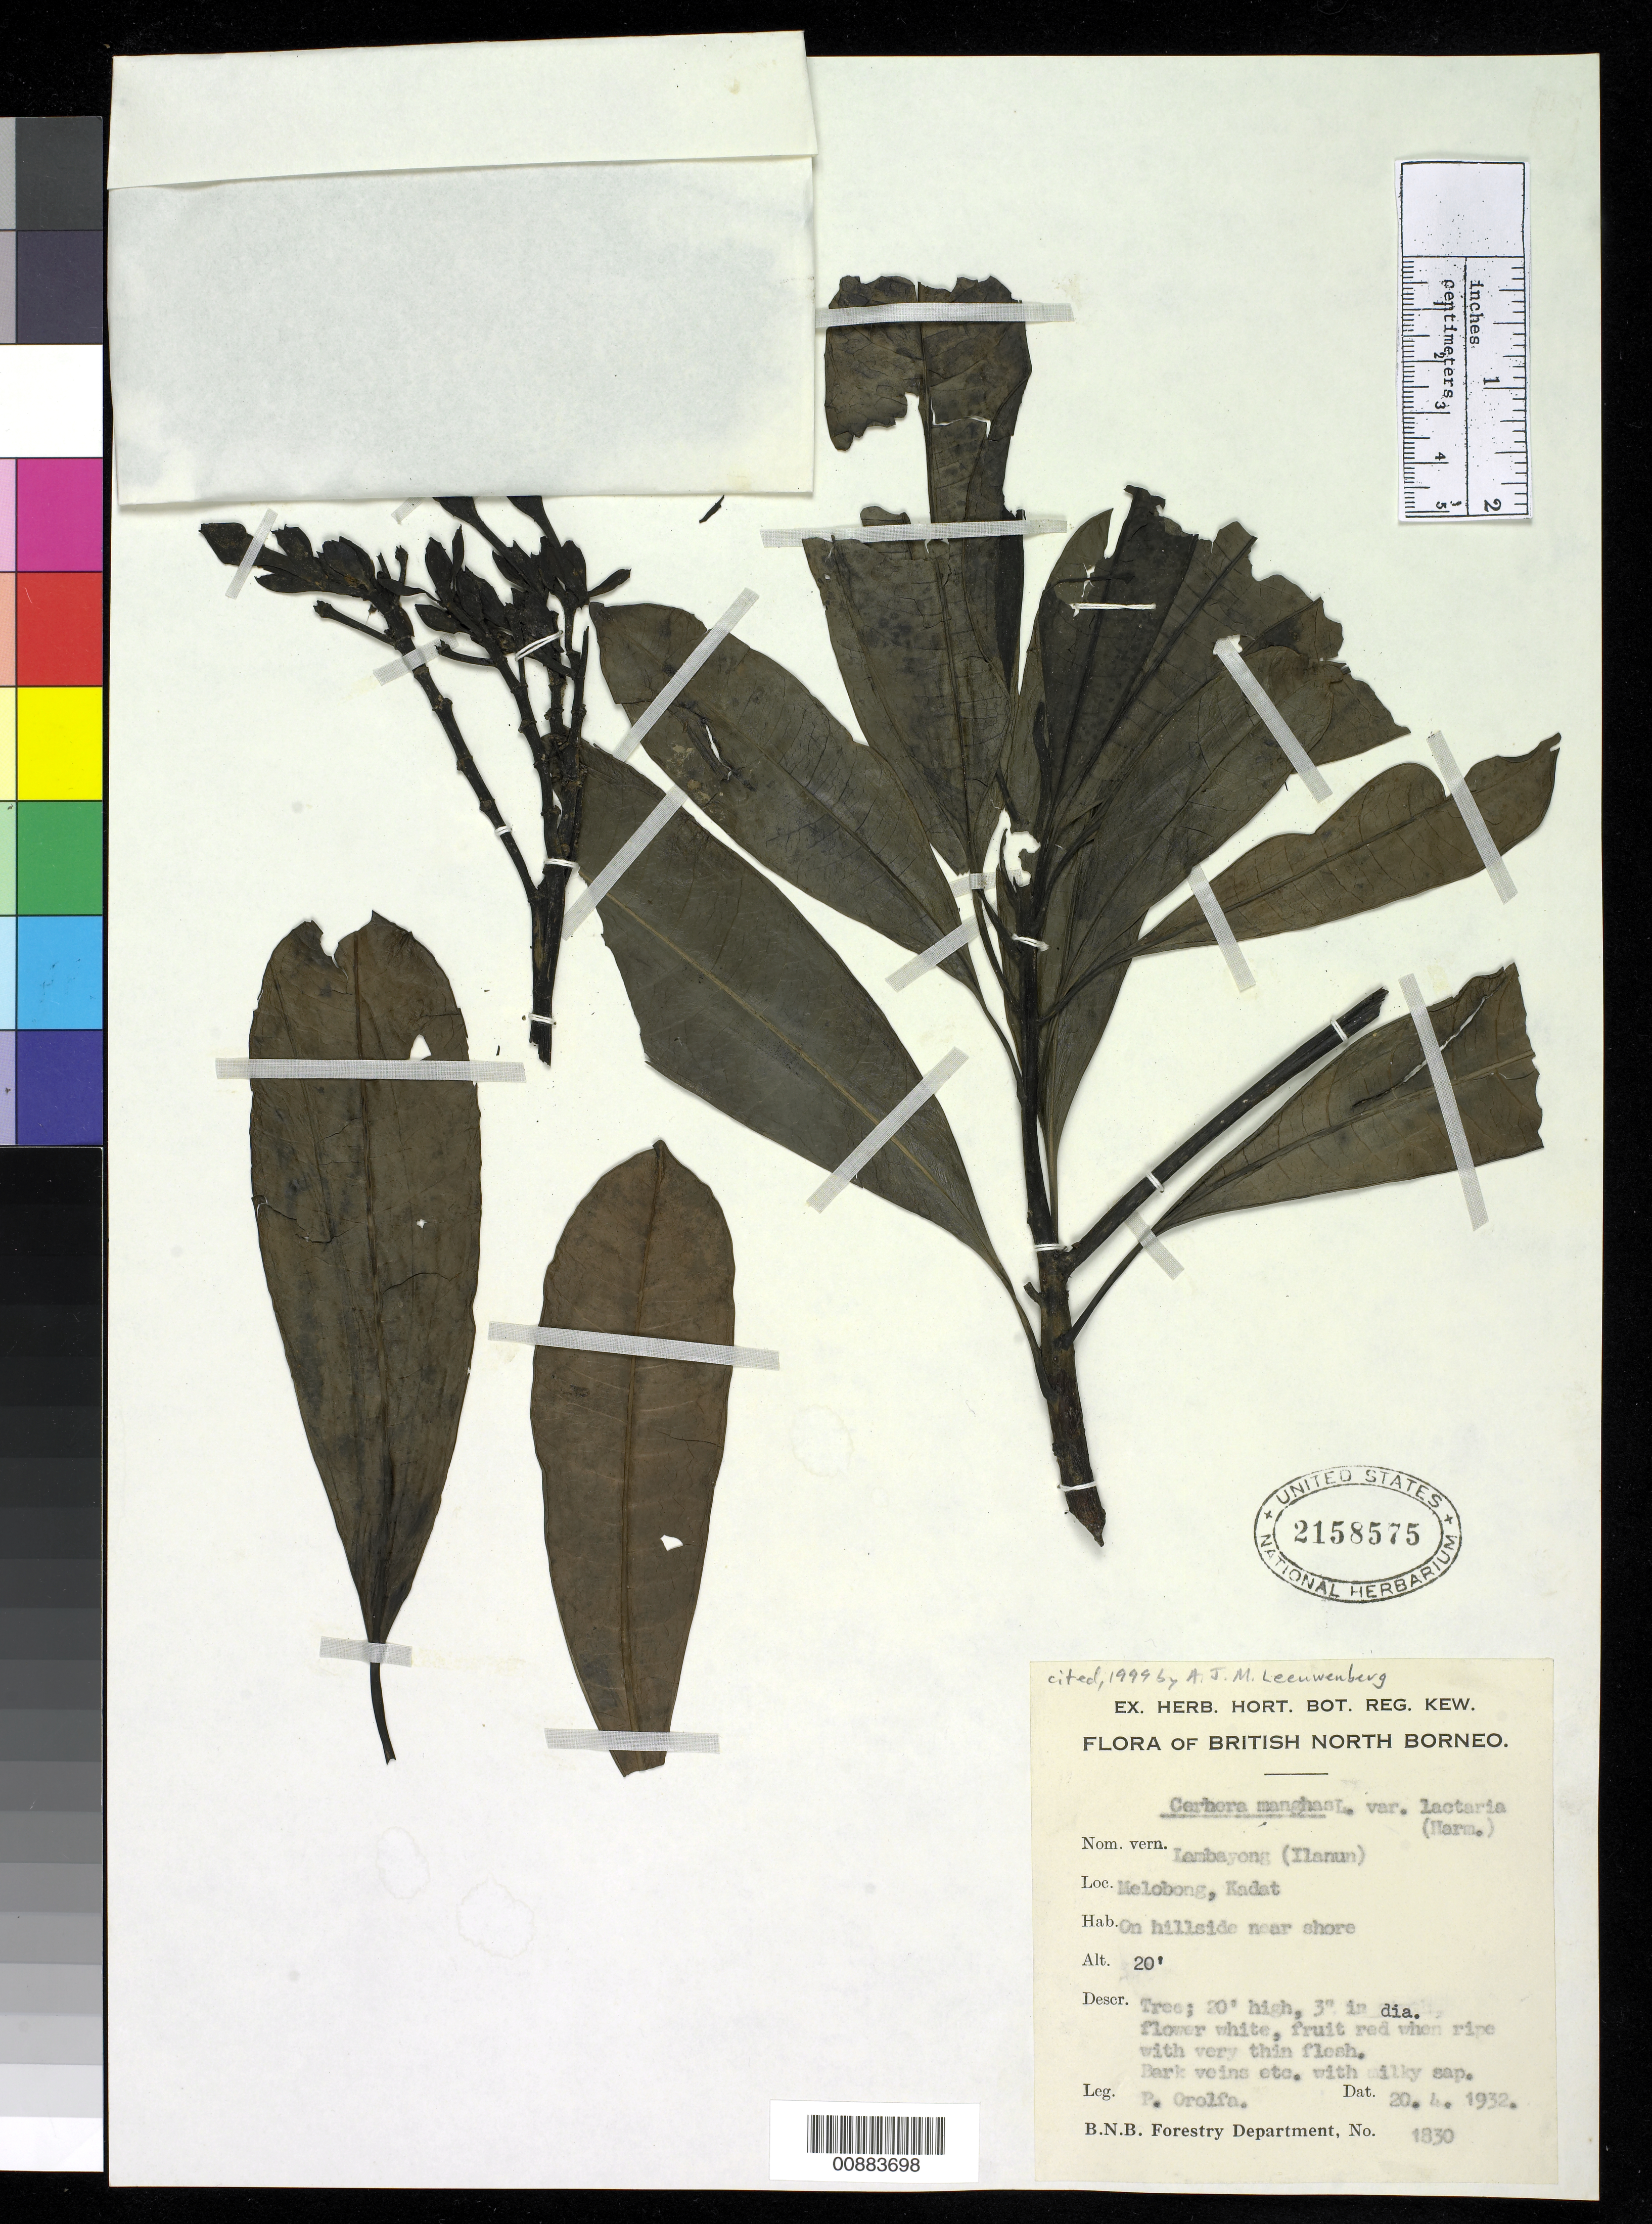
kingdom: Plantae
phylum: Tracheophyta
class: Magnoliopsida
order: Gentianales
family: Apocynaceae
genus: Cerbera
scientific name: Cerbera manghas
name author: L.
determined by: Markgraf, Friedrich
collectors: P. Orolfo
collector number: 1830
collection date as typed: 20 Apr 1932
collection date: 1932-04-20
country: Malaysia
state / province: Sabah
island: Borneo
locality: (British North Borneo) Melobong, Kadat.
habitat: On hillside near shore.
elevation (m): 6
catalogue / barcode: US 2158575